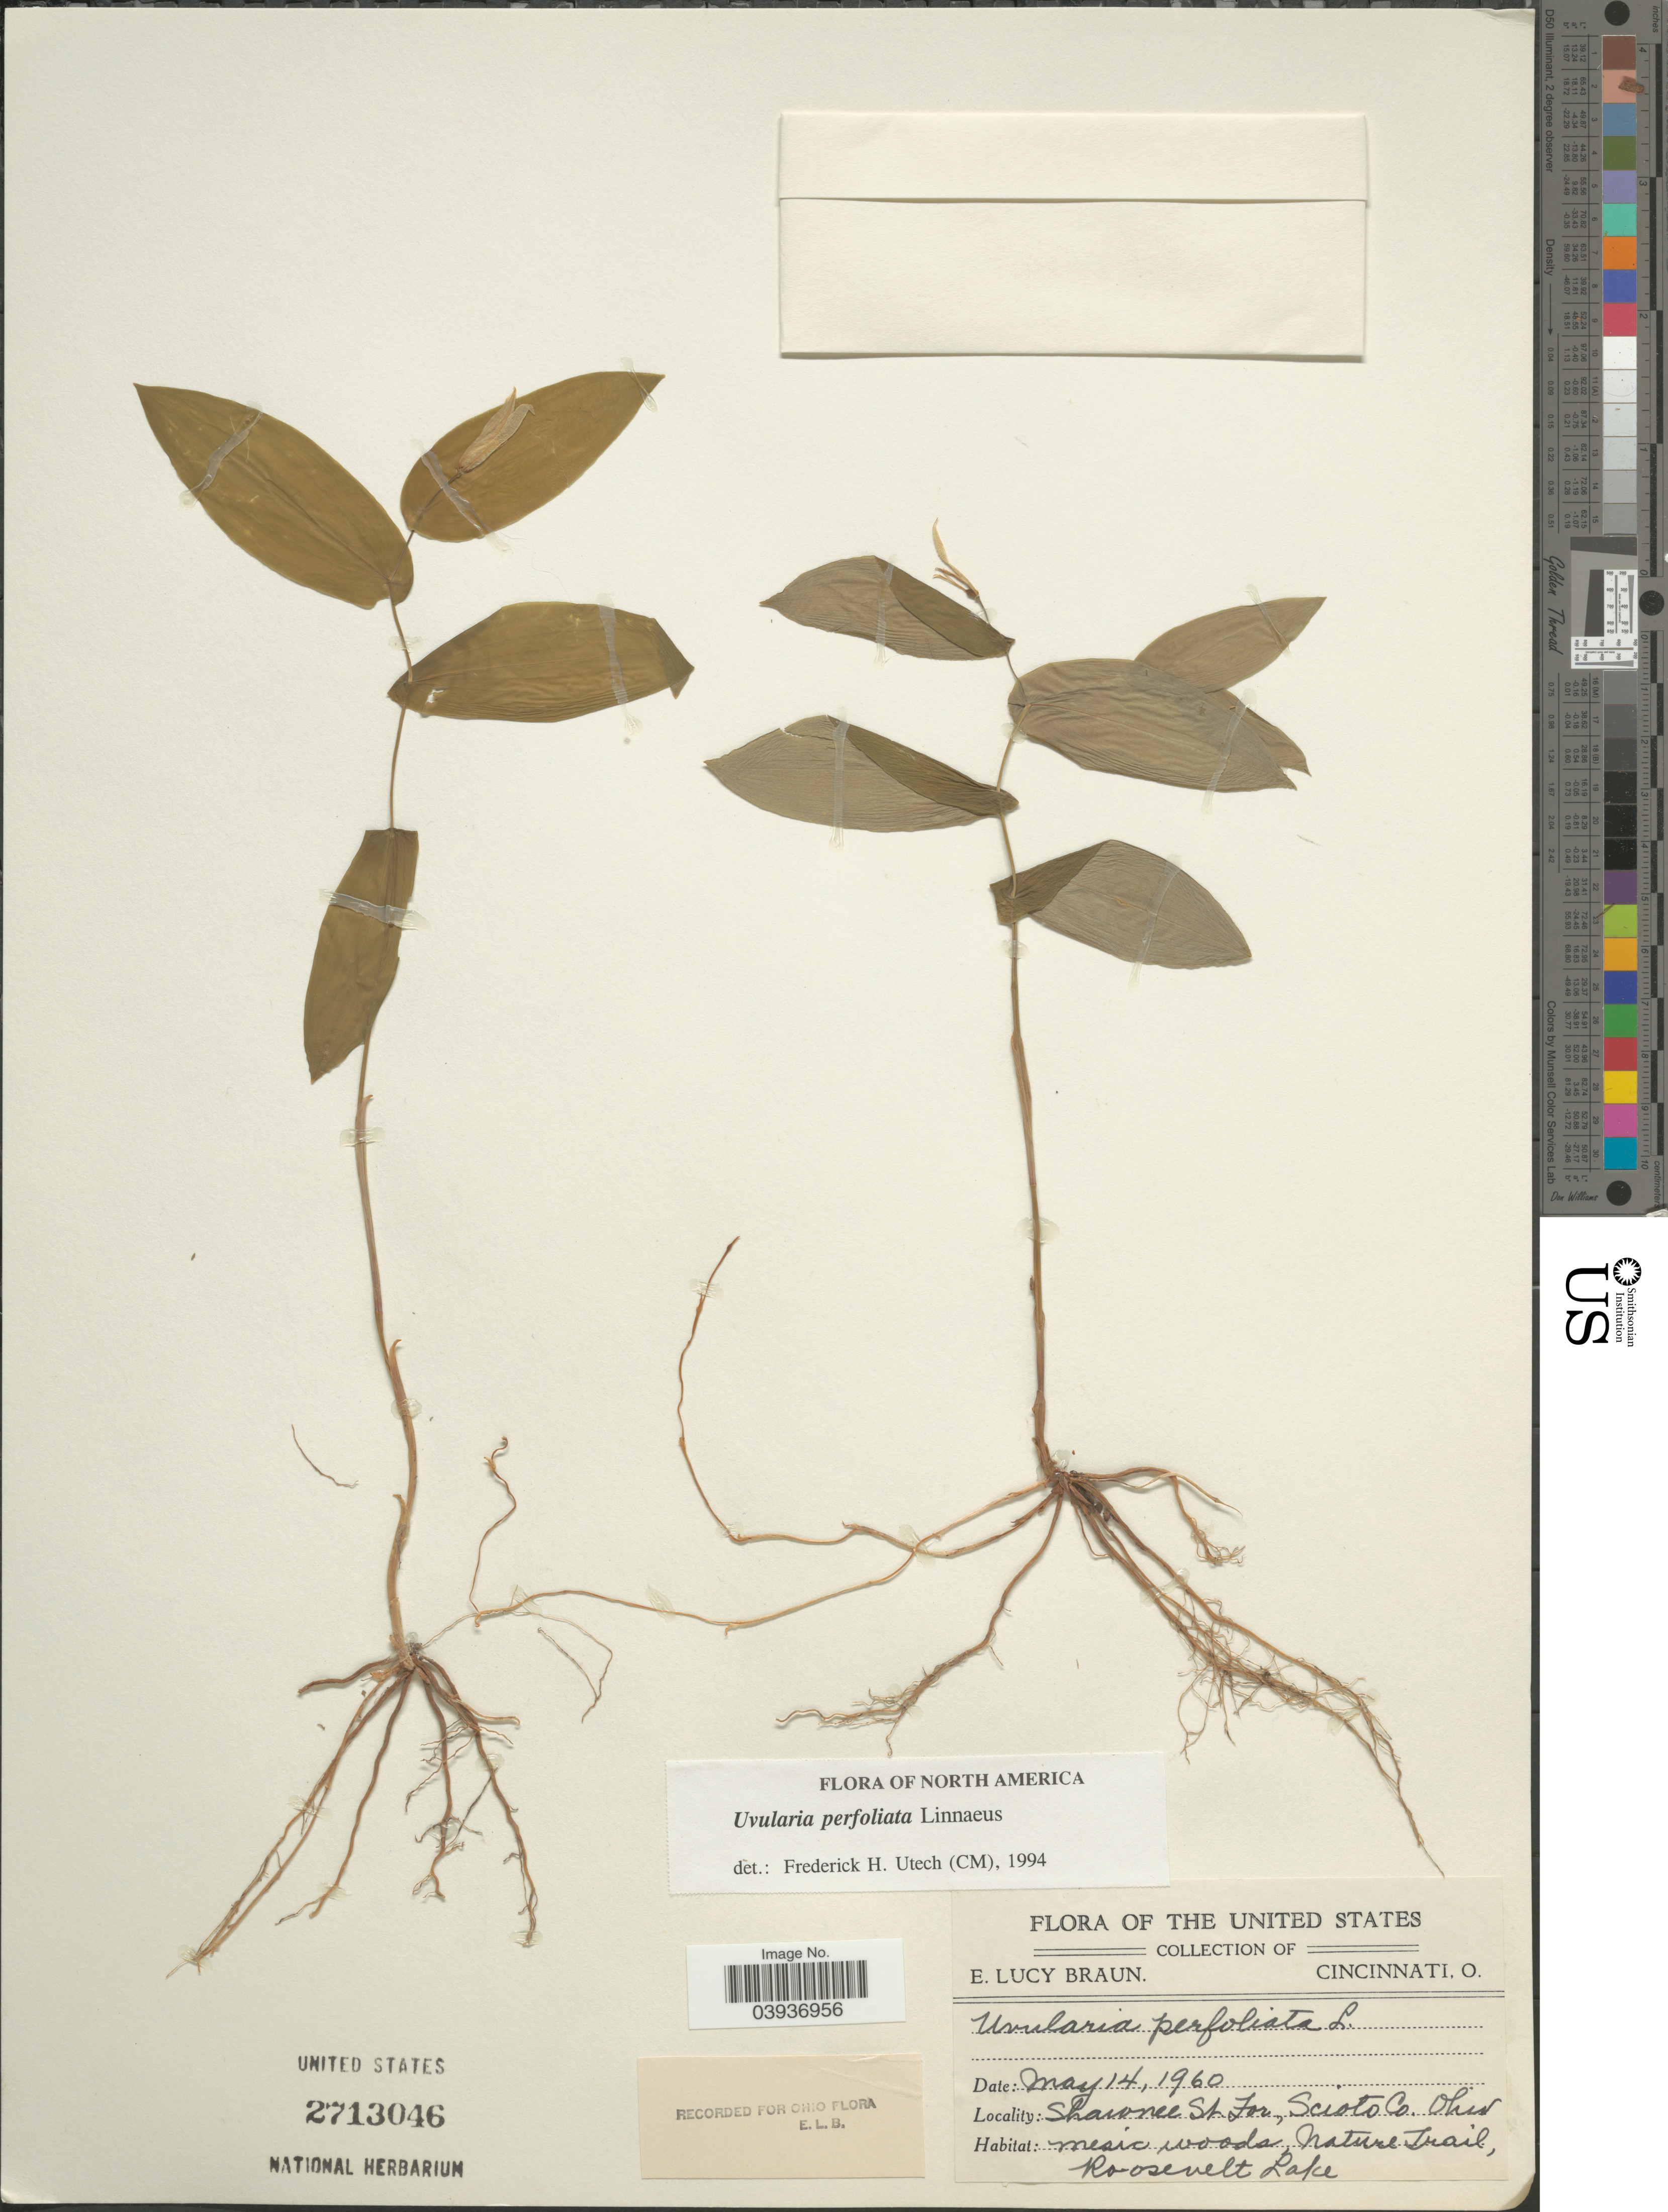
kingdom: Plantae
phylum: Tracheophyta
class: Liliopsida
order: Liliales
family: Colchicaceae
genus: Uvularia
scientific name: Uvularia perfoliata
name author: L.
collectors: E. L. Braun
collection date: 1960-05-14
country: United States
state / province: Ohio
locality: Shawnee St. For., Scioto Co. Mesic woods Nature Trail, Roosevelt Lake.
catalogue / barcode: US 2713046